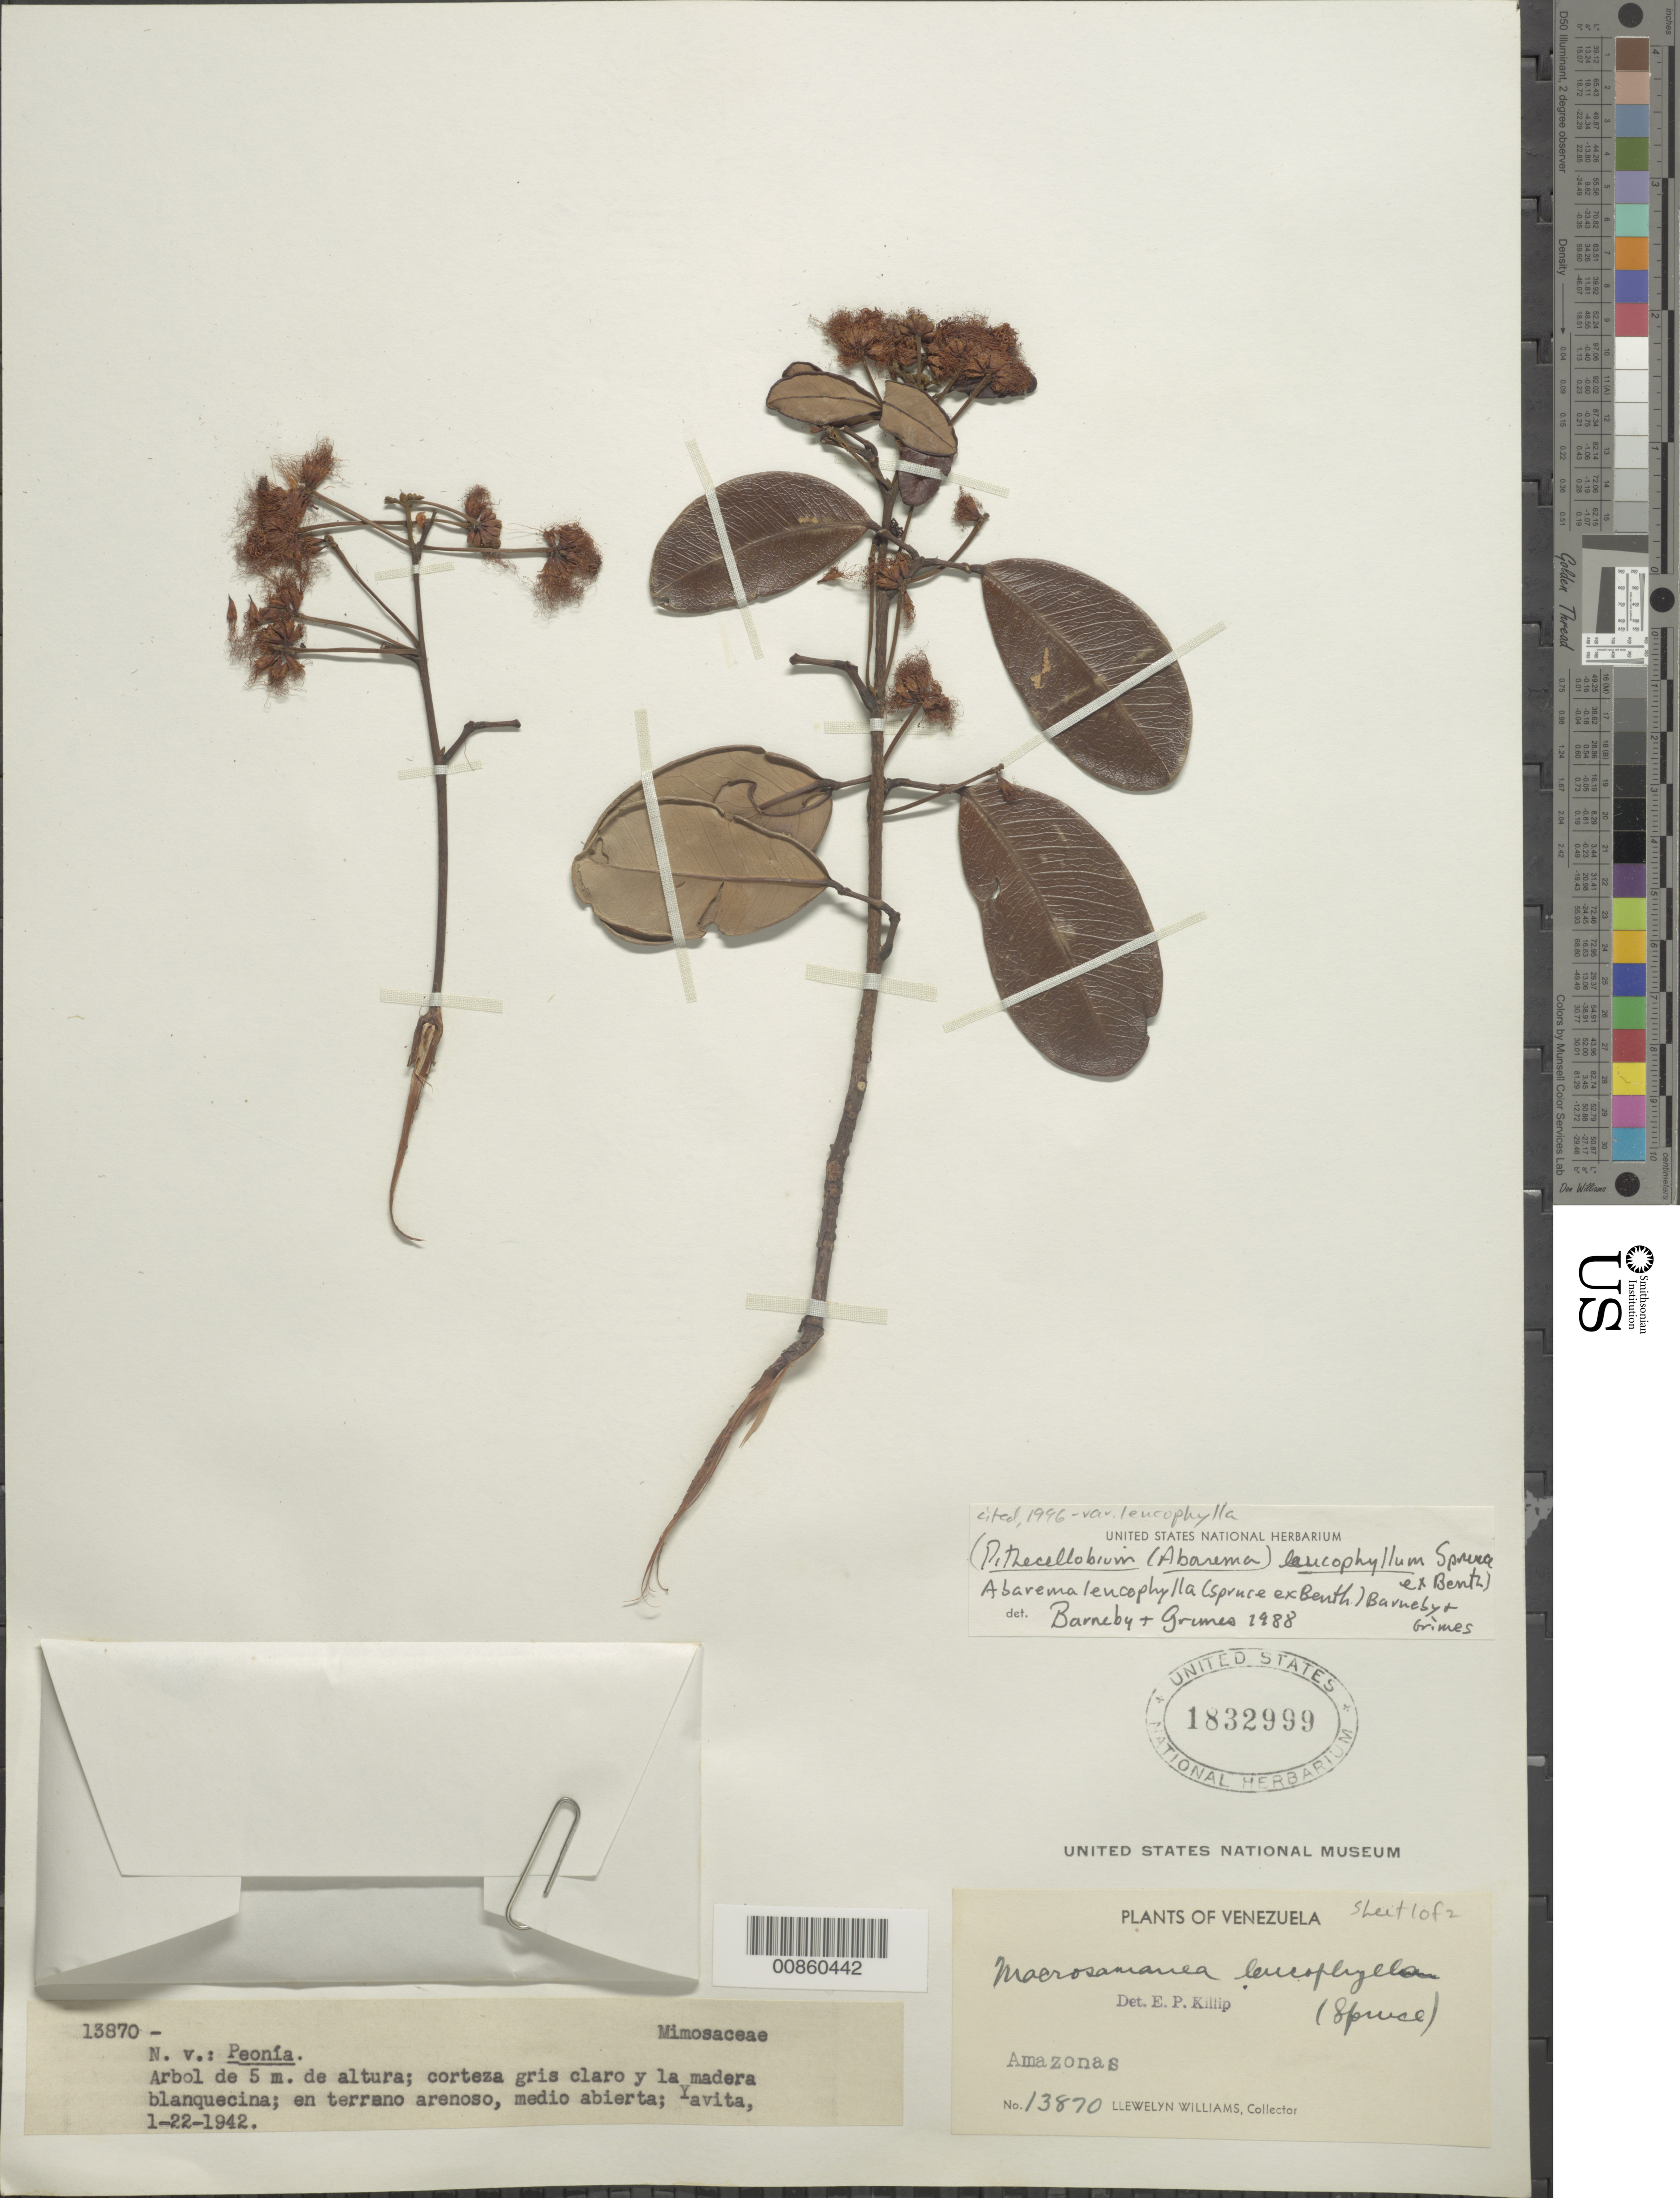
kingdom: Plantae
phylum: Tracheophyta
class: Magnoliopsida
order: Fabales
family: Fabaceae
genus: Abarema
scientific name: Abarema leucophylla var. leucophylla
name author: (Spruce ex Benth.) Barneby & J.W. Grimes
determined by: Barneby, R. C.; Grimes, J. W.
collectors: Ll. Williams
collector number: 13870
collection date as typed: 22-Jan-42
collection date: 1942-01-22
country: Venezuela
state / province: Amazonas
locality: Yavita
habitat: Terreno arenoso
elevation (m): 128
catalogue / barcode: US 1832999